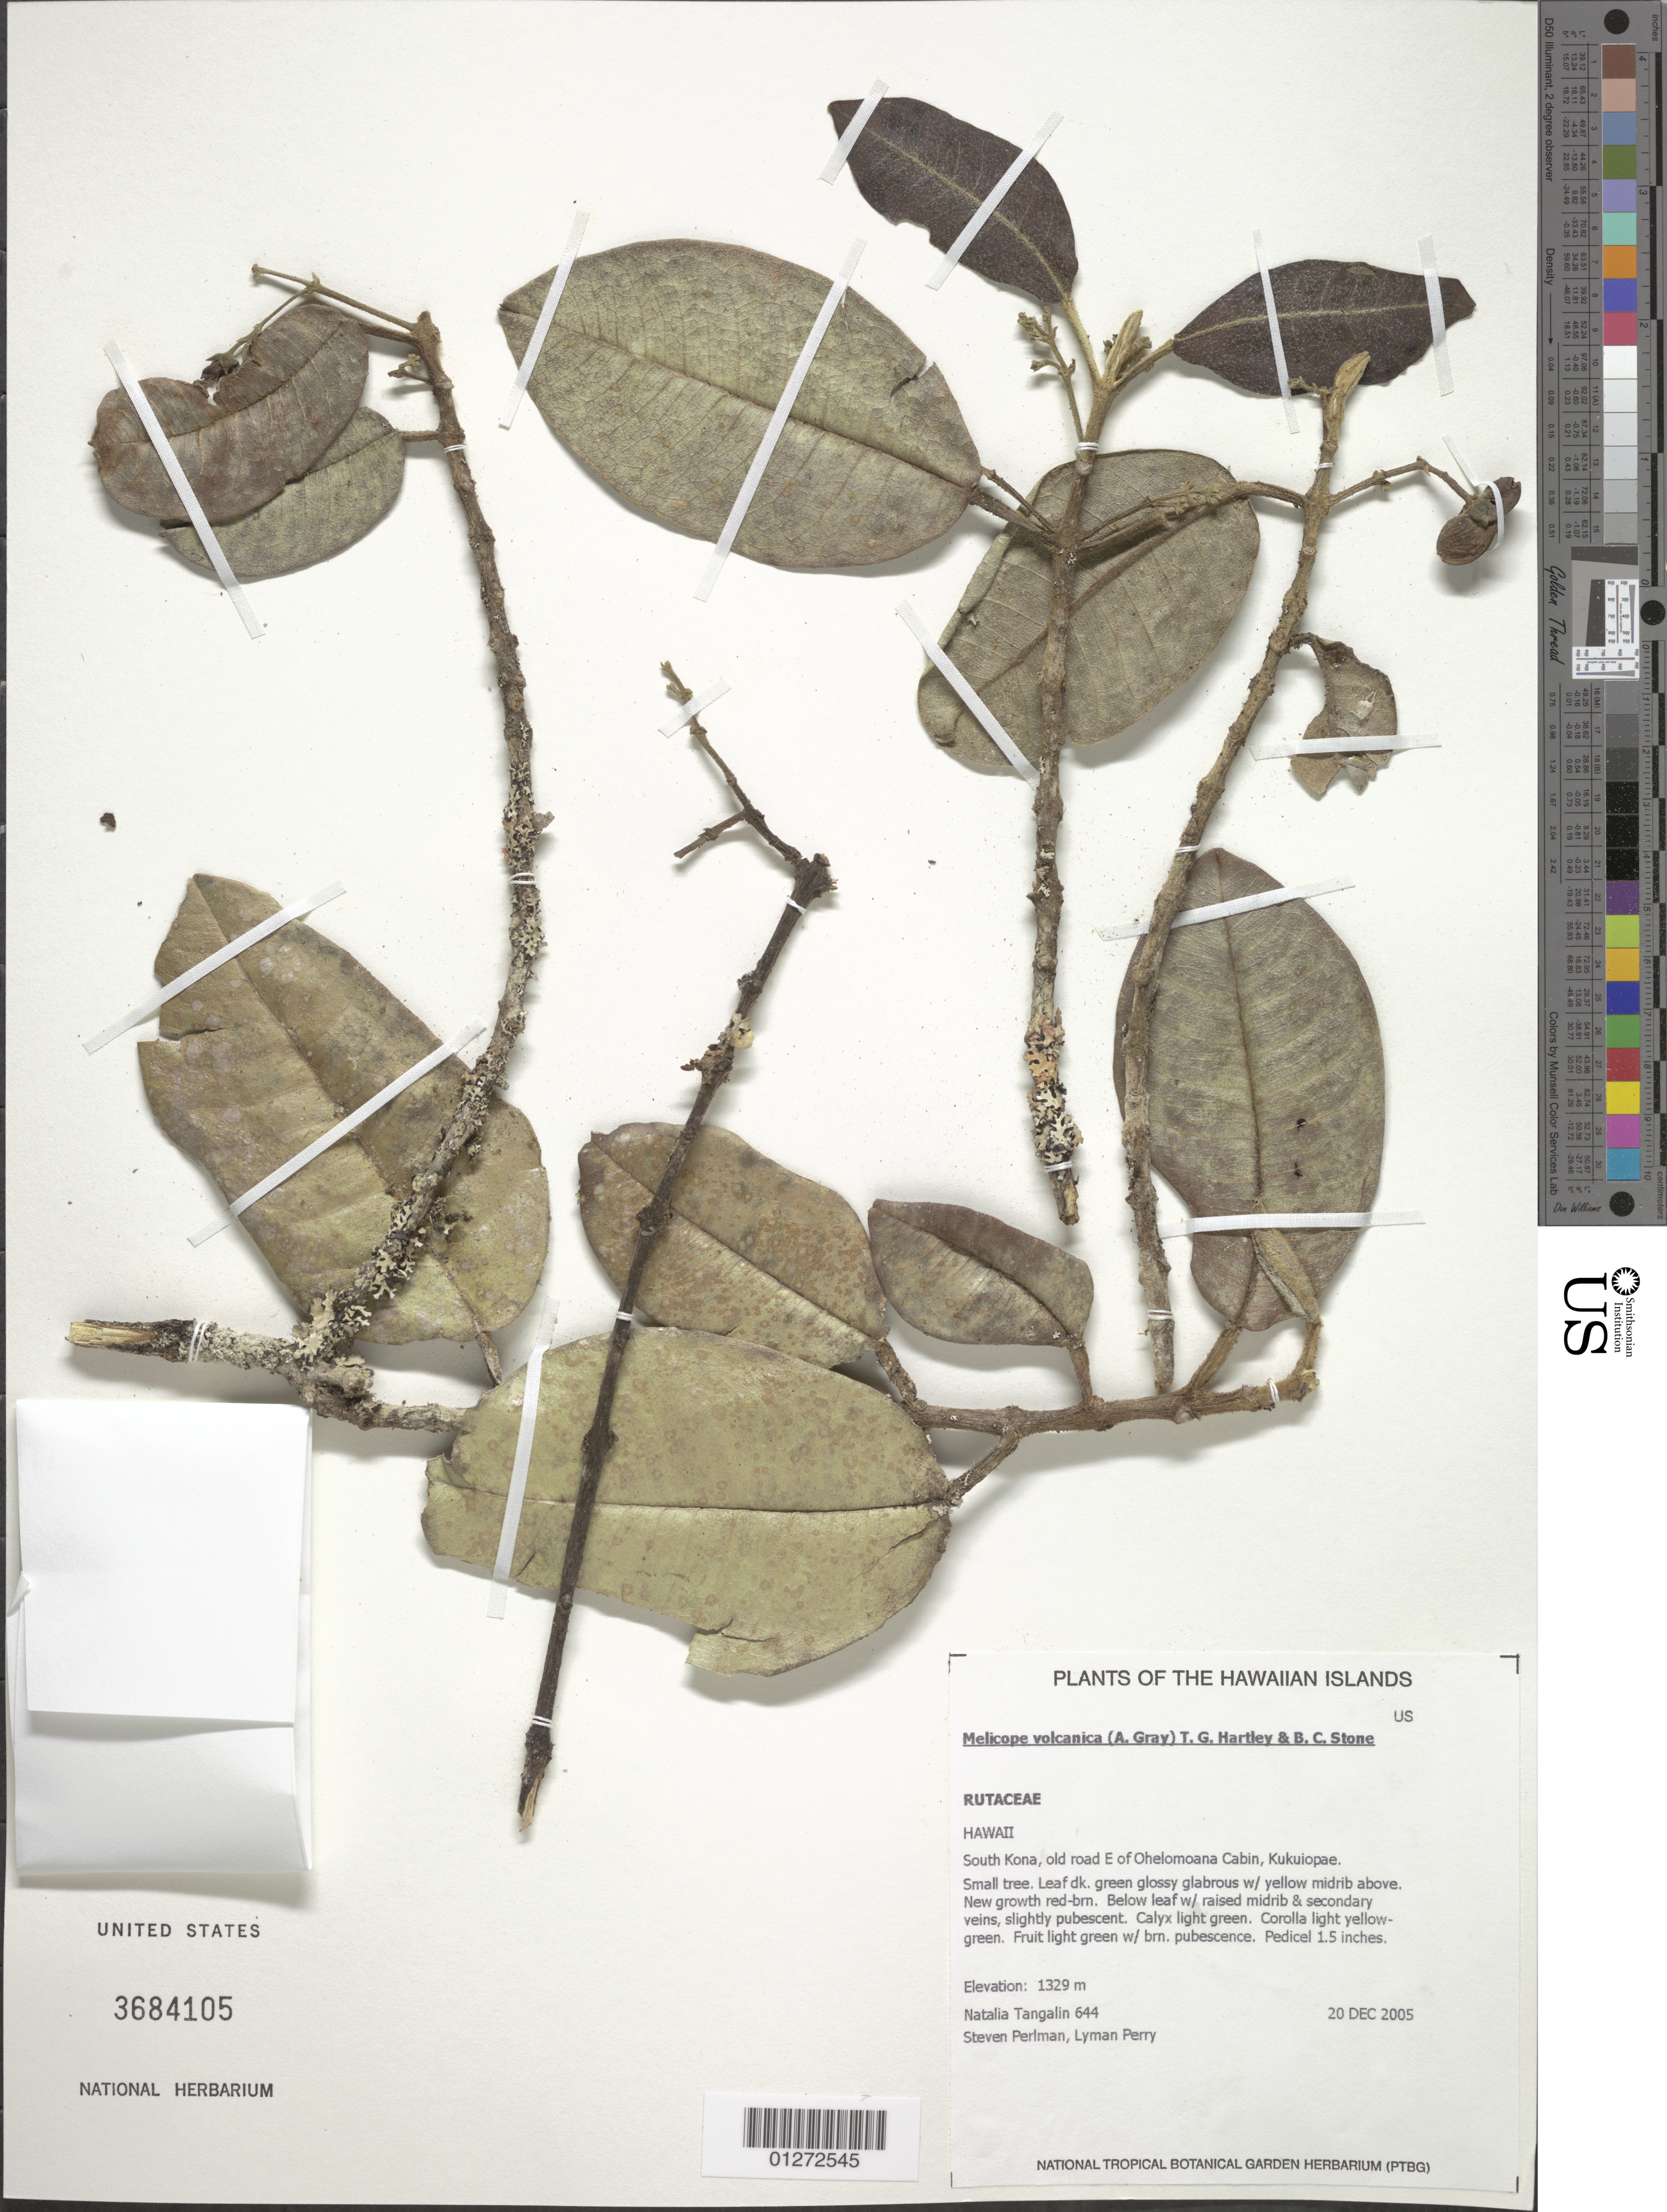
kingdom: Plantae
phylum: Tracheophyta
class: Magnoliopsida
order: Sapindales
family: Rutaceae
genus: Melicope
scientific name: Melicope volcanica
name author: (A. Gray) T.G. Hartley & B.C. Stone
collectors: N. Tangalin, S. P. Perlman & L. Perry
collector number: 644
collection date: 2005-12-20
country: United States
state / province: Hawaii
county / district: Hawaii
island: Hawaii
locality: South Kona, old road E of Ohelomoana Cabin, Kukuiopae.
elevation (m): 1329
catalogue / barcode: US 3684105